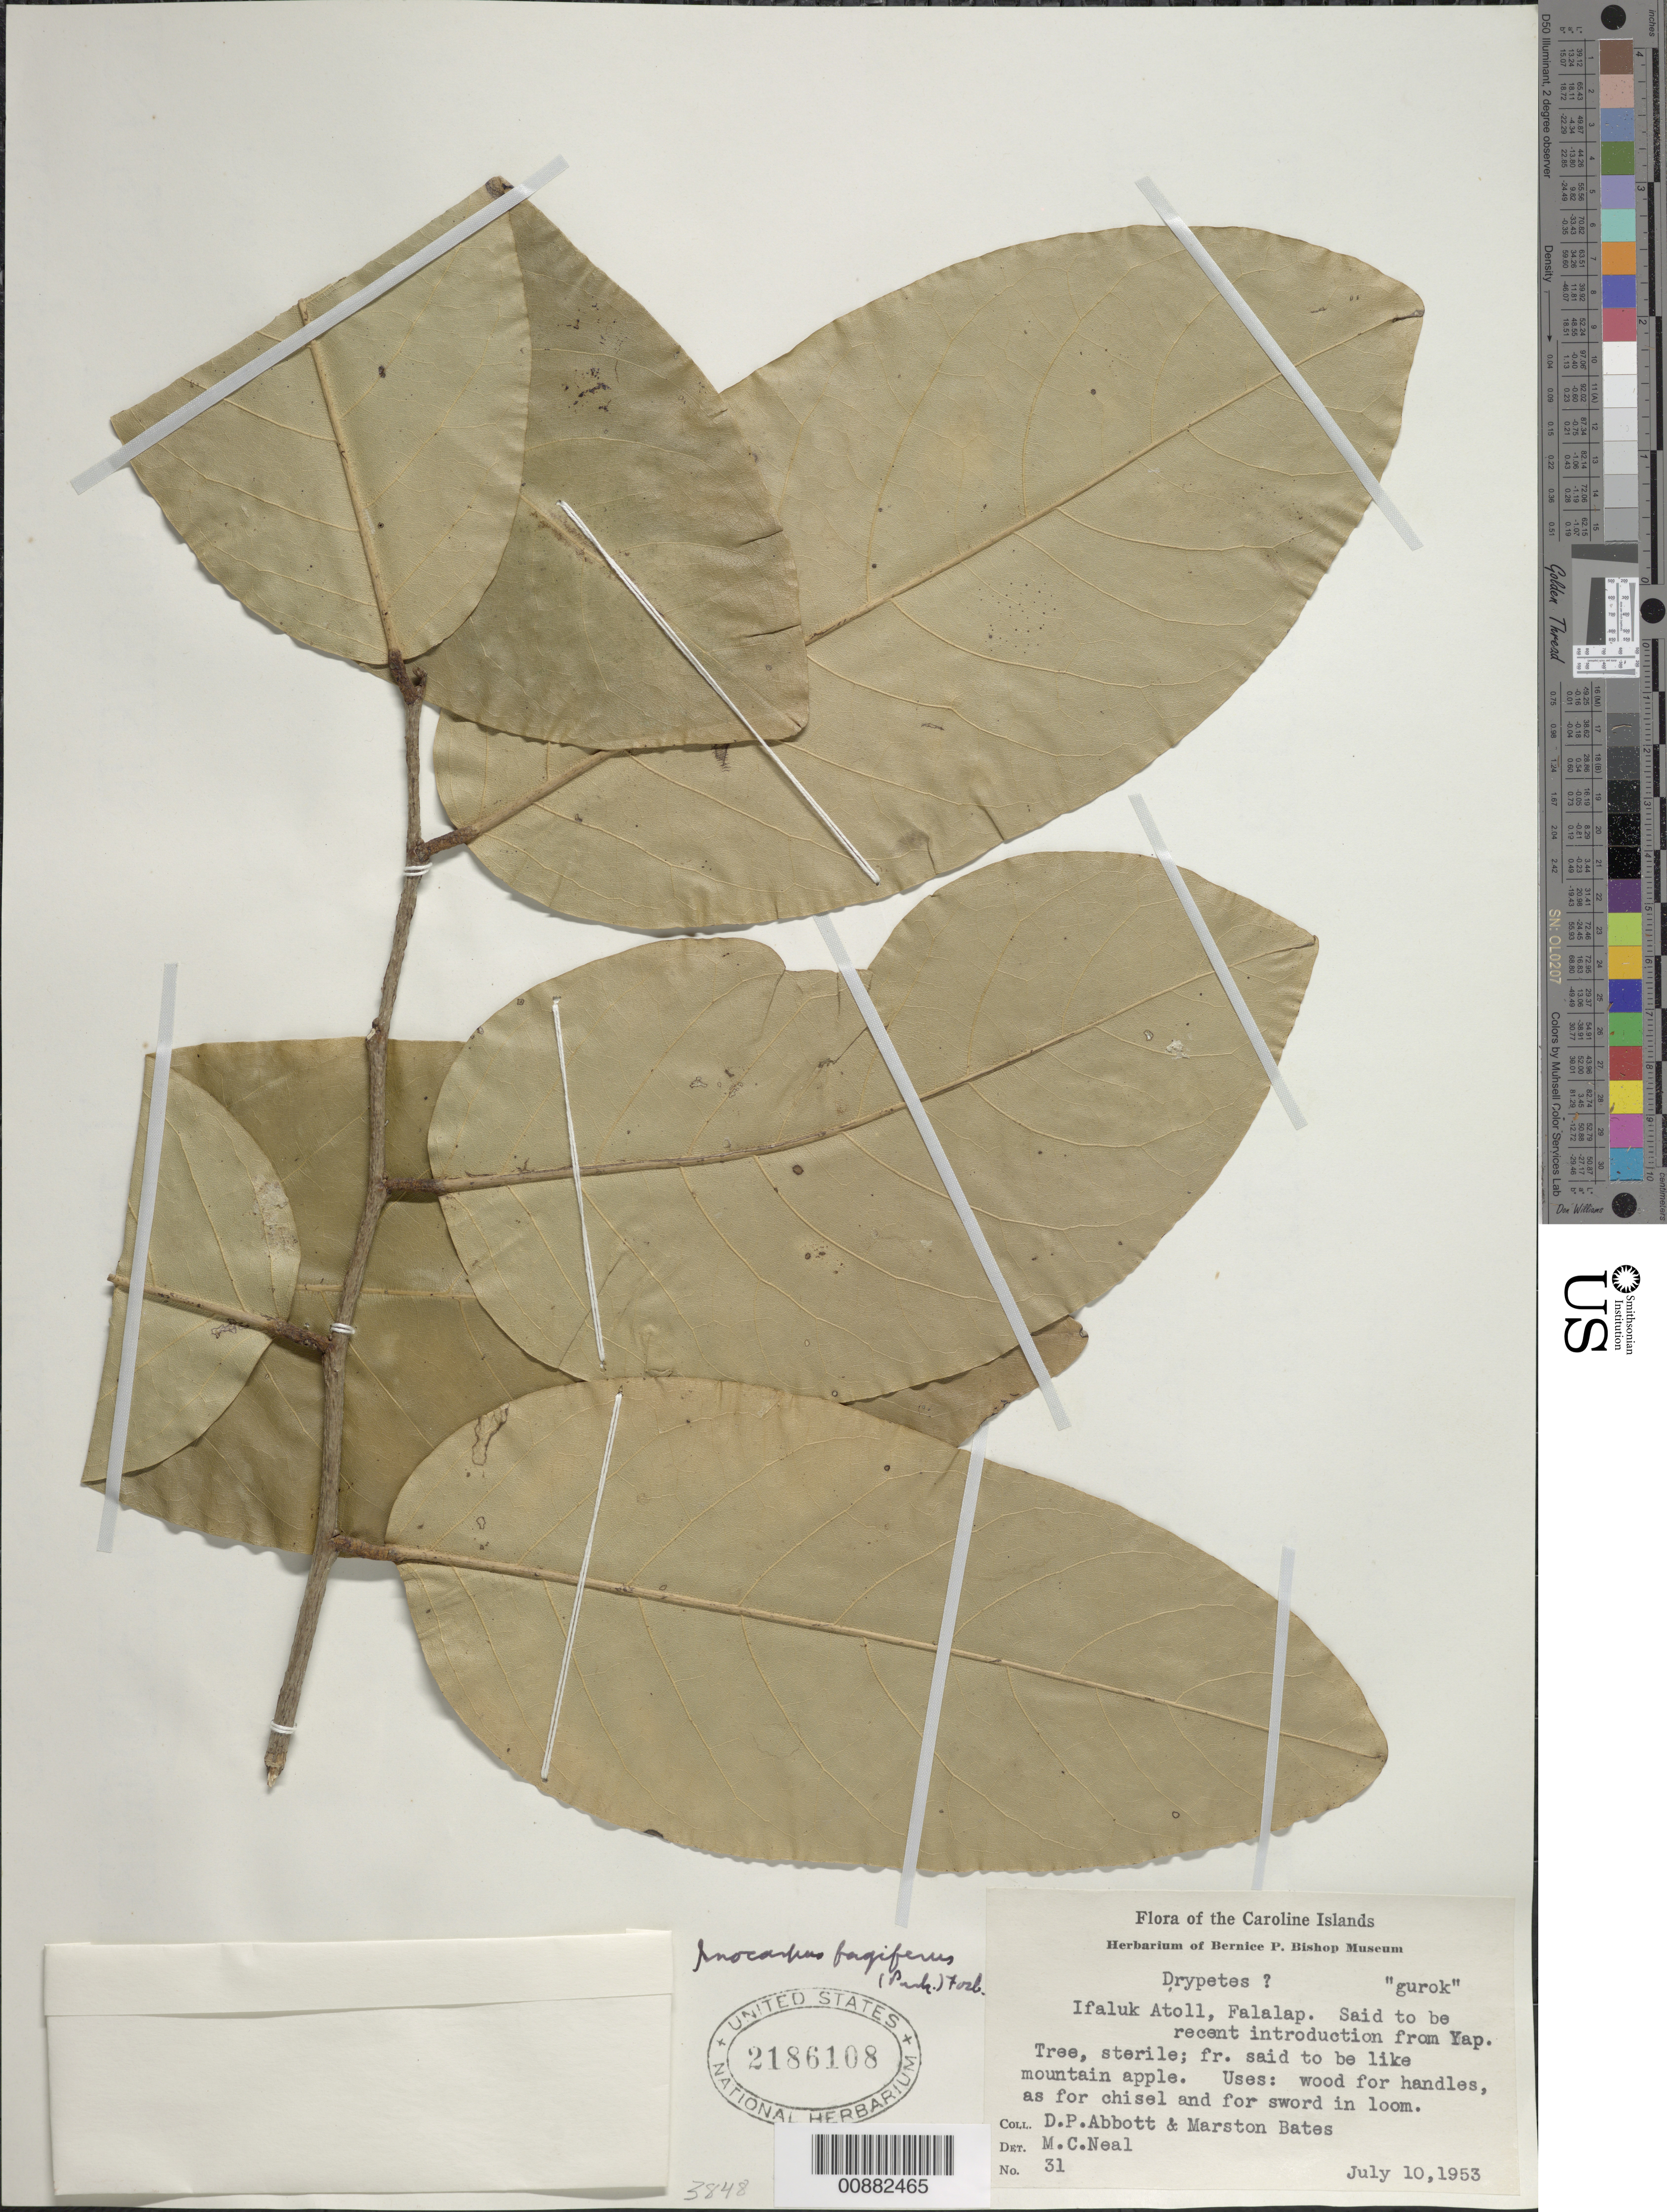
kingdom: Plantae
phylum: Tracheophyta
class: Magnoliopsida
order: Fabales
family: Fabaceae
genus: Inocarpus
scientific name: Inocarpus fagifer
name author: (Parkinson) Fosberg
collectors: G. C. Nealley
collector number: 31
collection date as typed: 10 Jul 1953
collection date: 1953-07-10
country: Micronesia, Federated States of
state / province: Yap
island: Ifalik [Ifaluk] Atoll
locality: Falalap Islet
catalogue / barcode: US 2186108